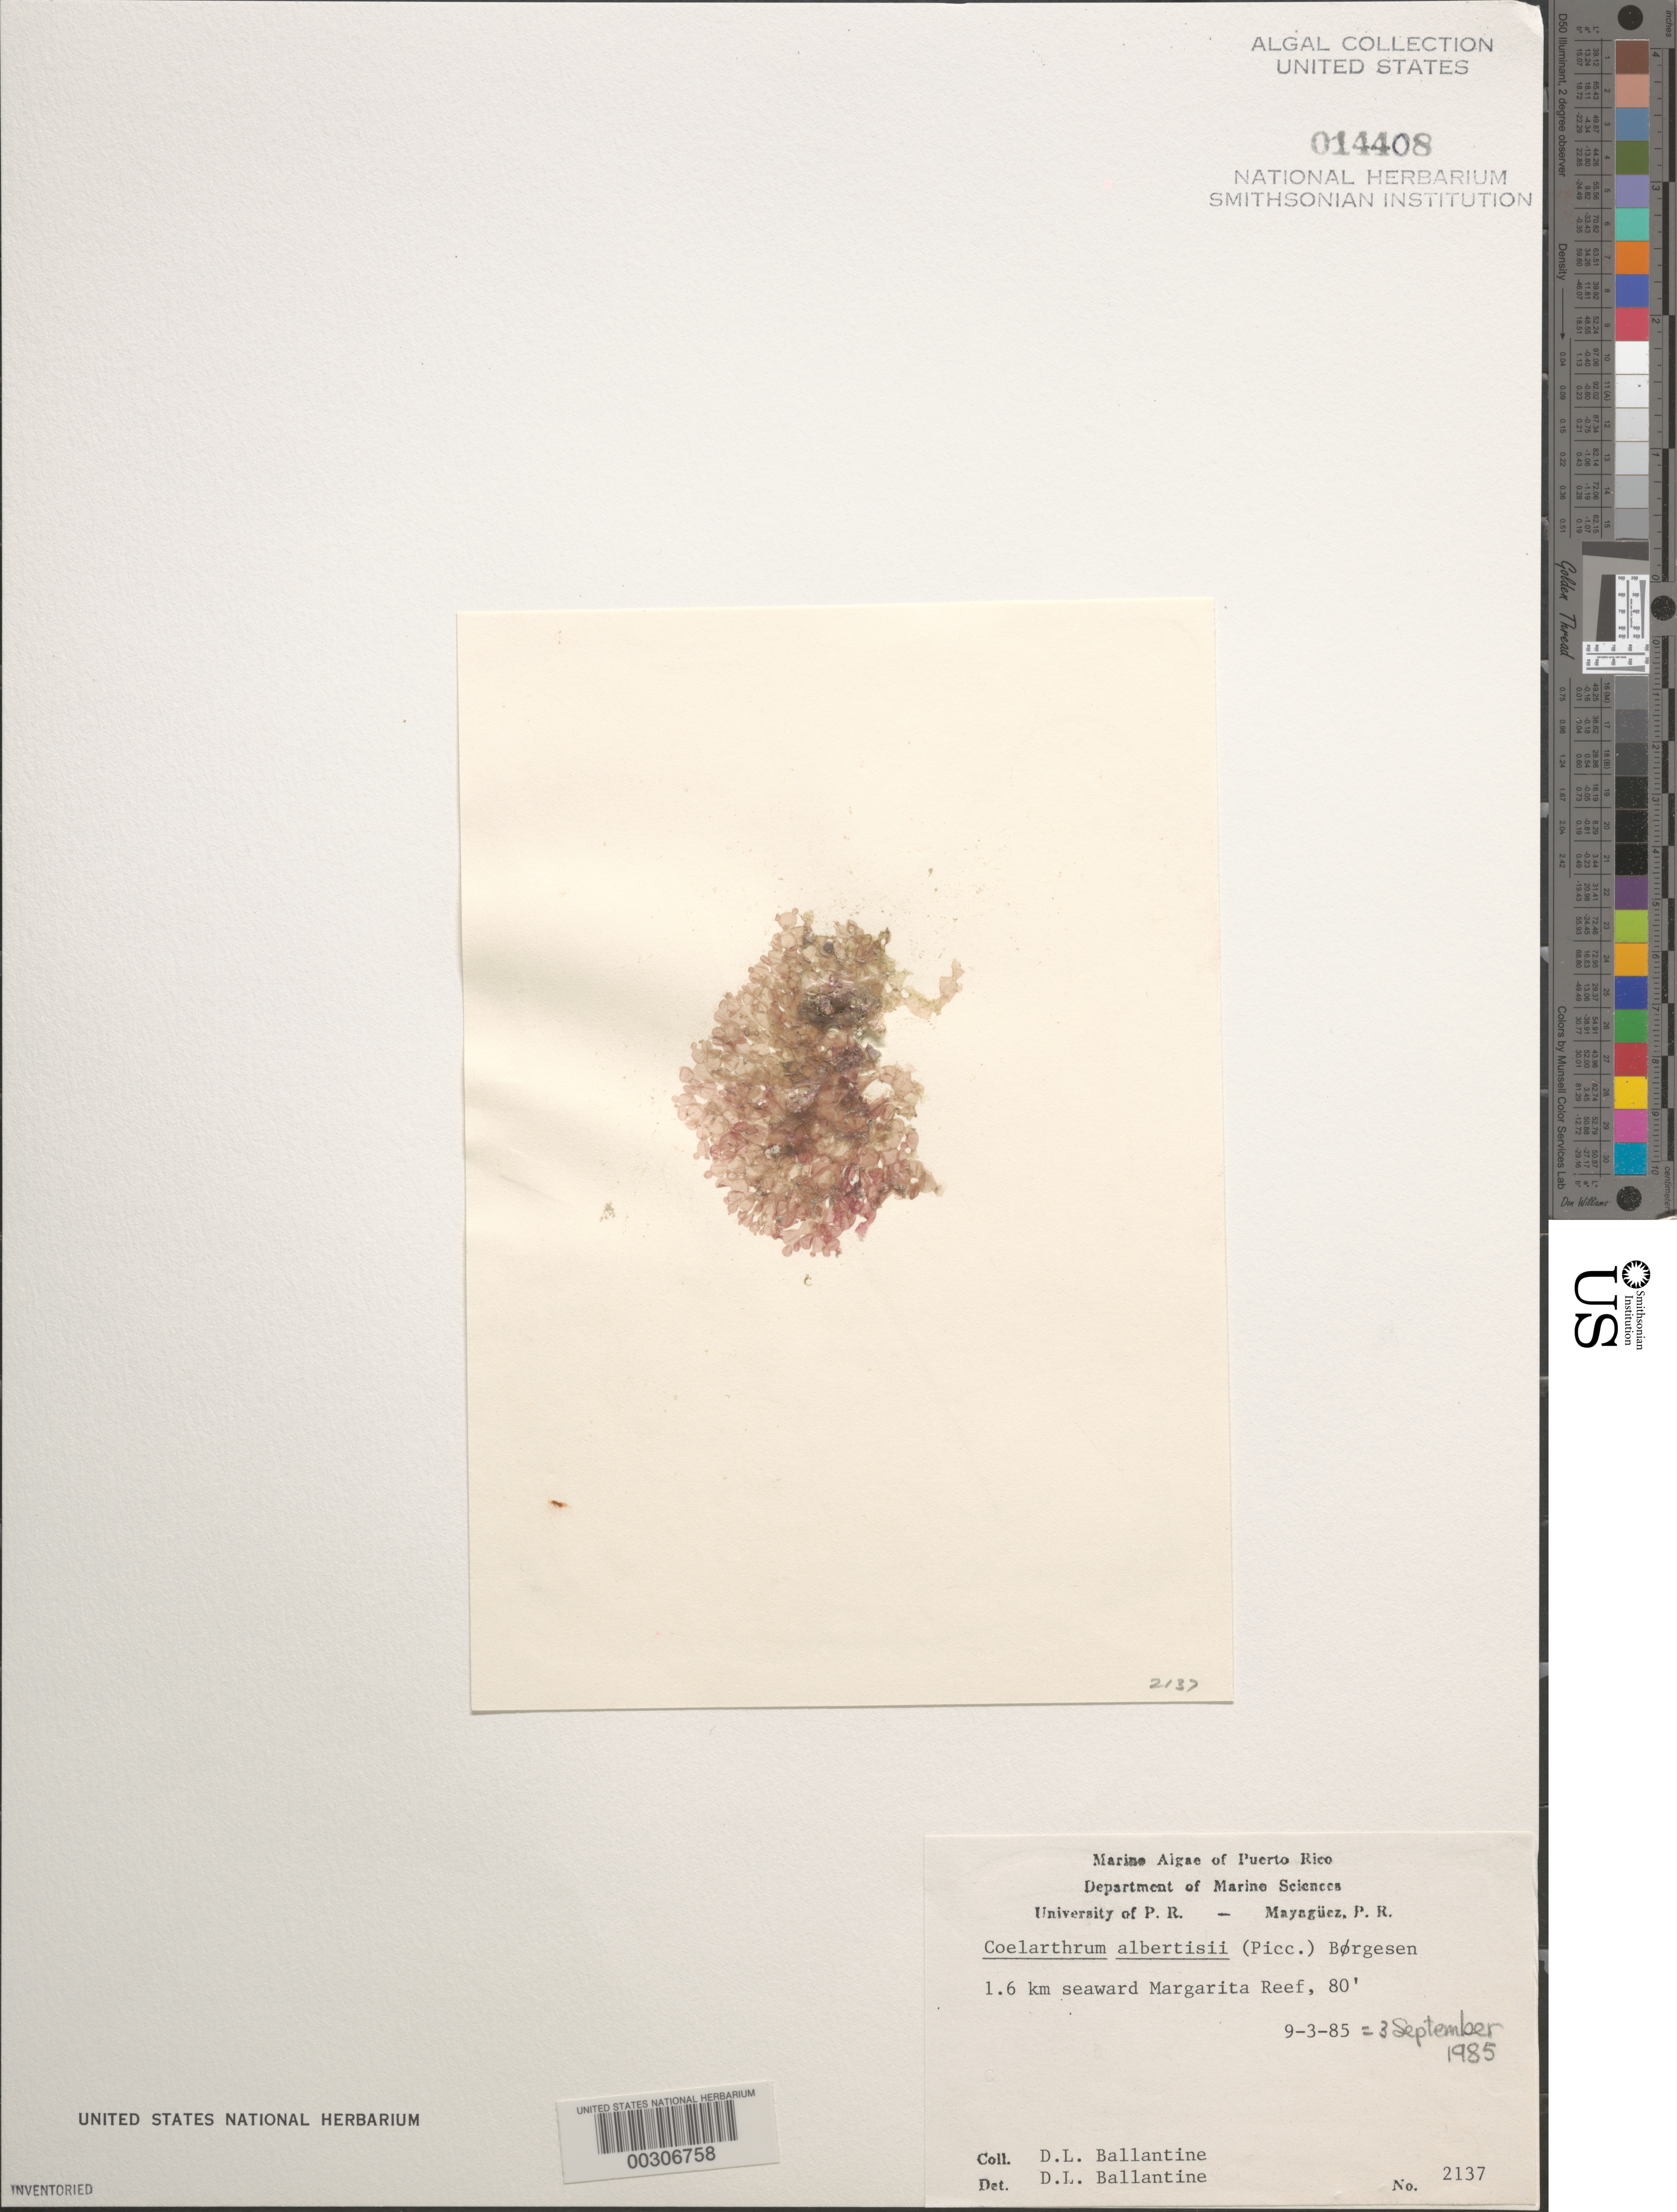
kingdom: Plantae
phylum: Rhodophyta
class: Florideophyceae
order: Rhodymeniales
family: Rhodymeniaceae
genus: Coelarthrum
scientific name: Coelarthrum cliftonii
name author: (Harv.) Kylin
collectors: D.L. Ballantine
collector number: DLB 2137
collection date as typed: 03 Sep 1985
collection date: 1985-09-03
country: Puerto Rico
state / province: Lajas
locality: Margarita Reef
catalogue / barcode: US 14408